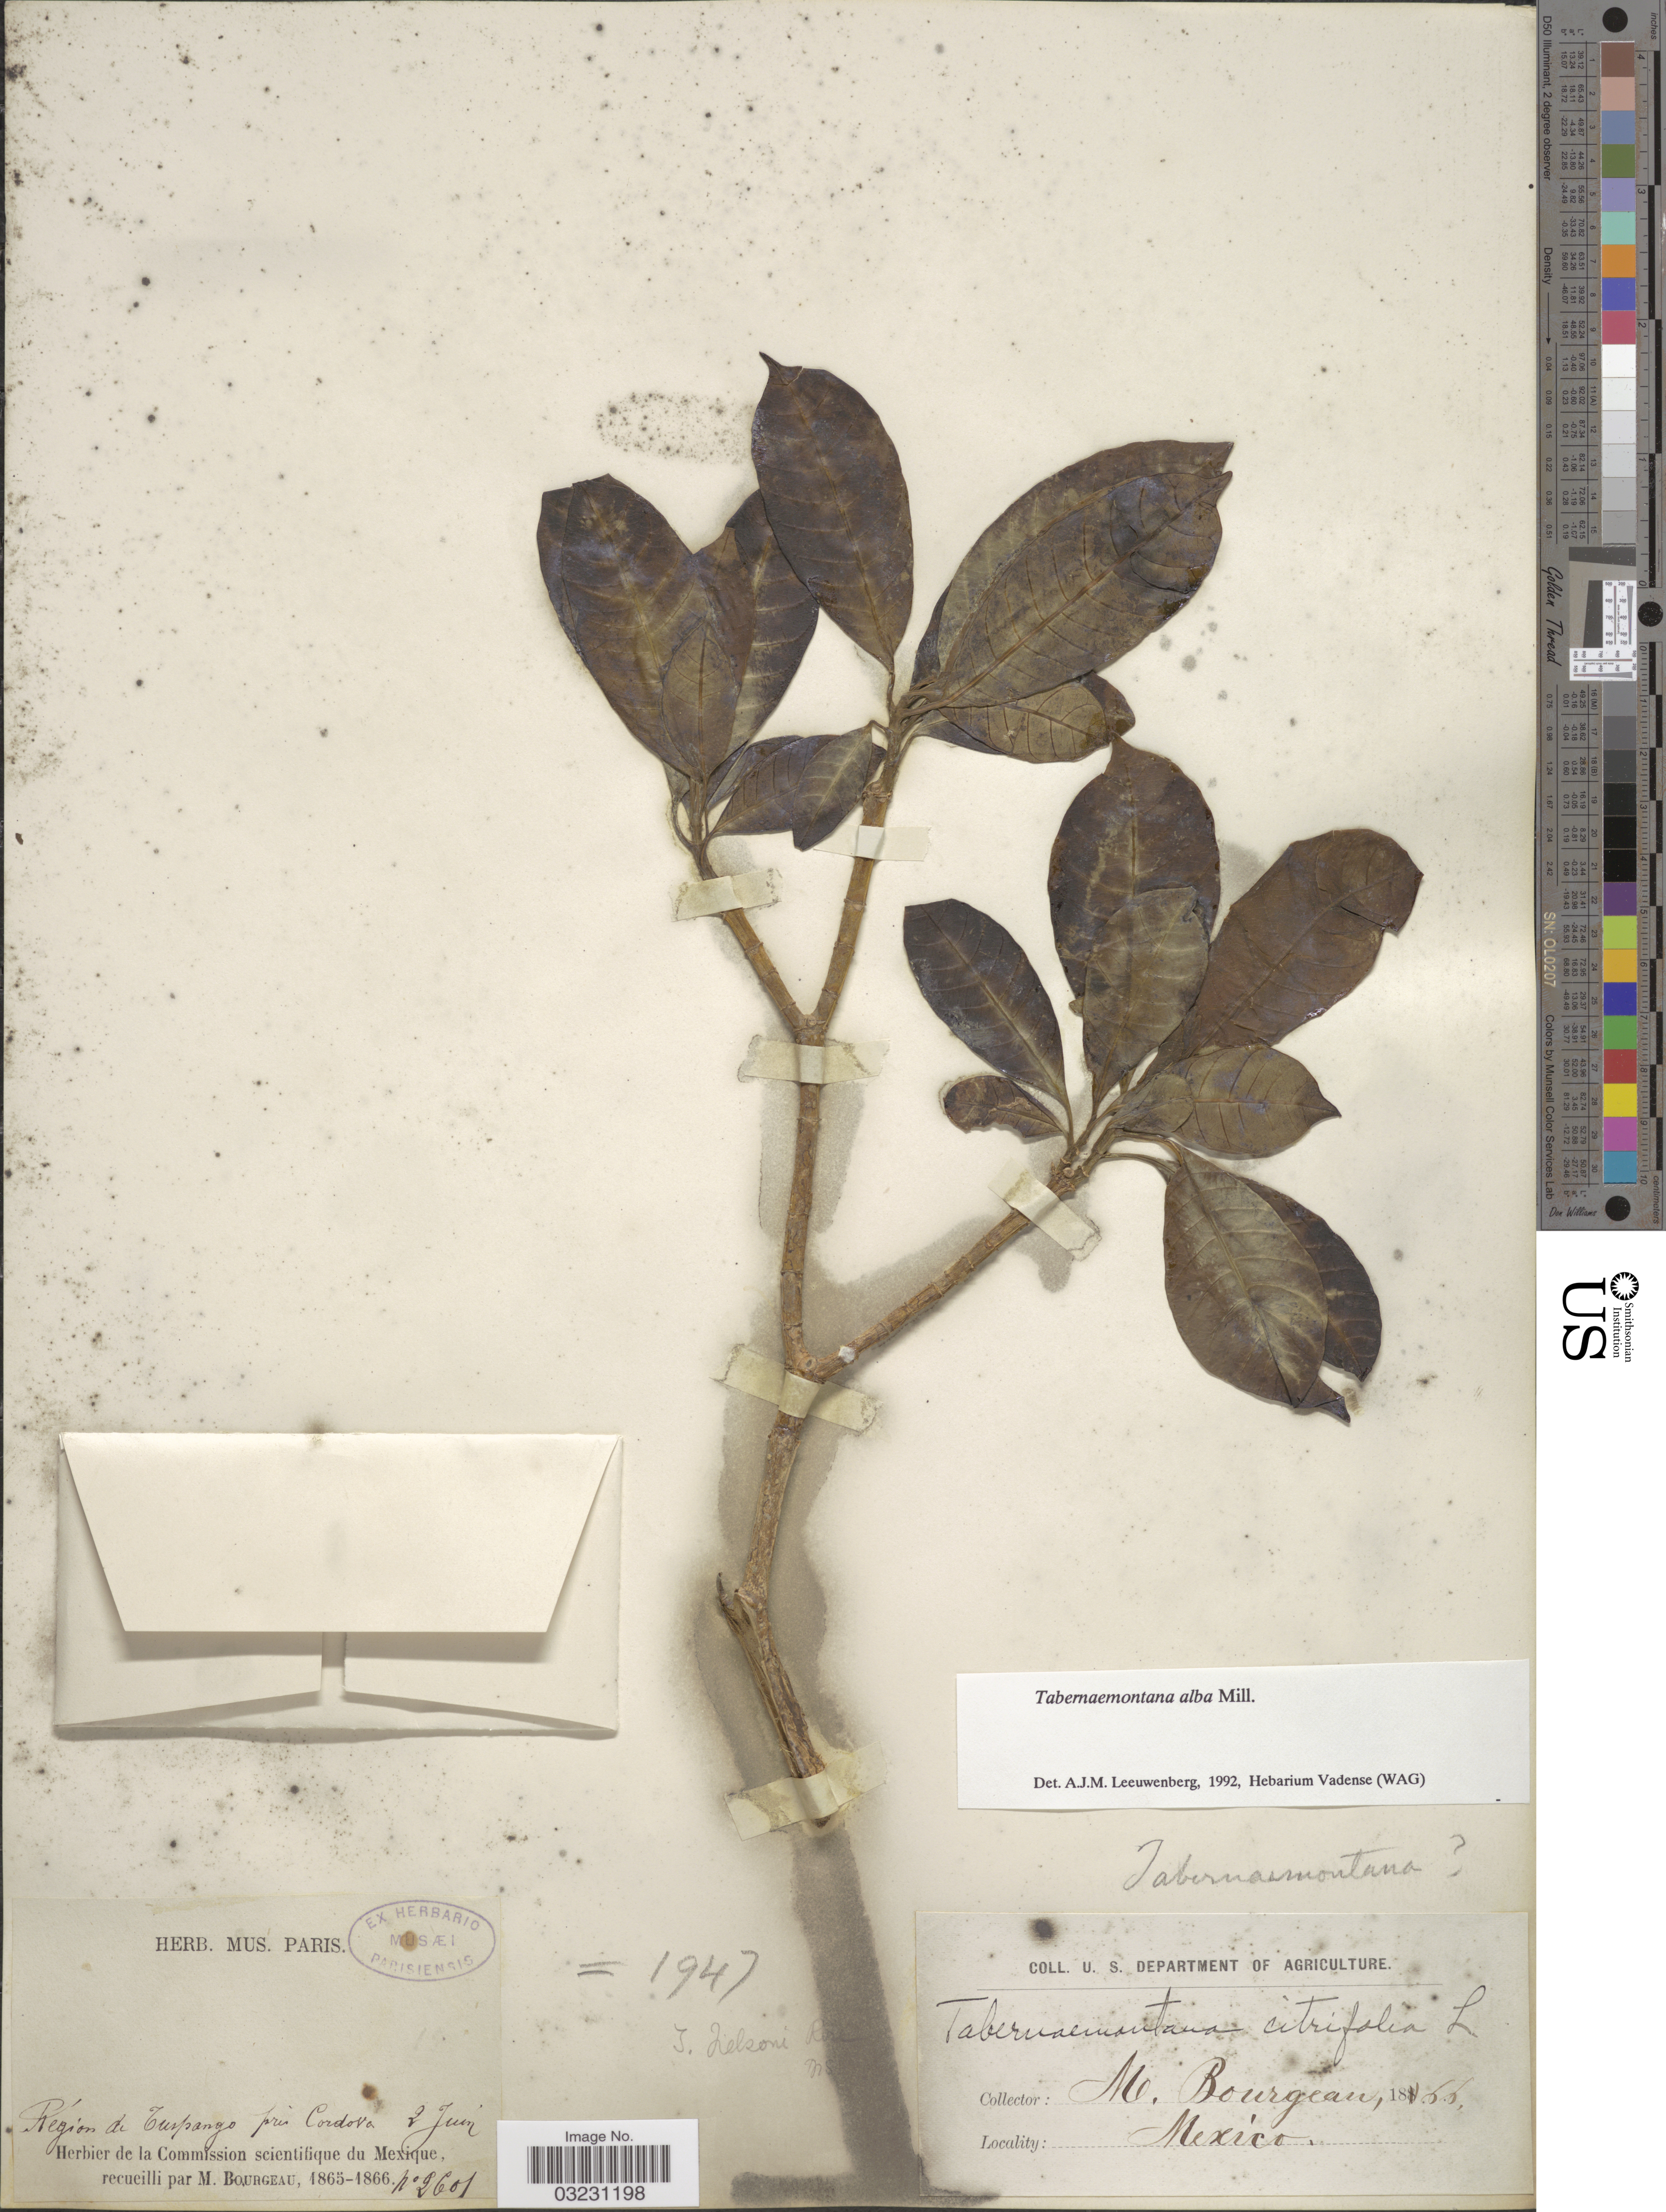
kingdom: Plantae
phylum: Tracheophyta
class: Magnoliopsida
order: Gentianales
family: Apocynaceae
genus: Tabernaemontana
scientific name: Tabernaemontana alba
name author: Mill.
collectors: M. Bourgeau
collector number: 2601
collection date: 1866-06-02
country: Mexico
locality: Région de Tupango près Cordova.